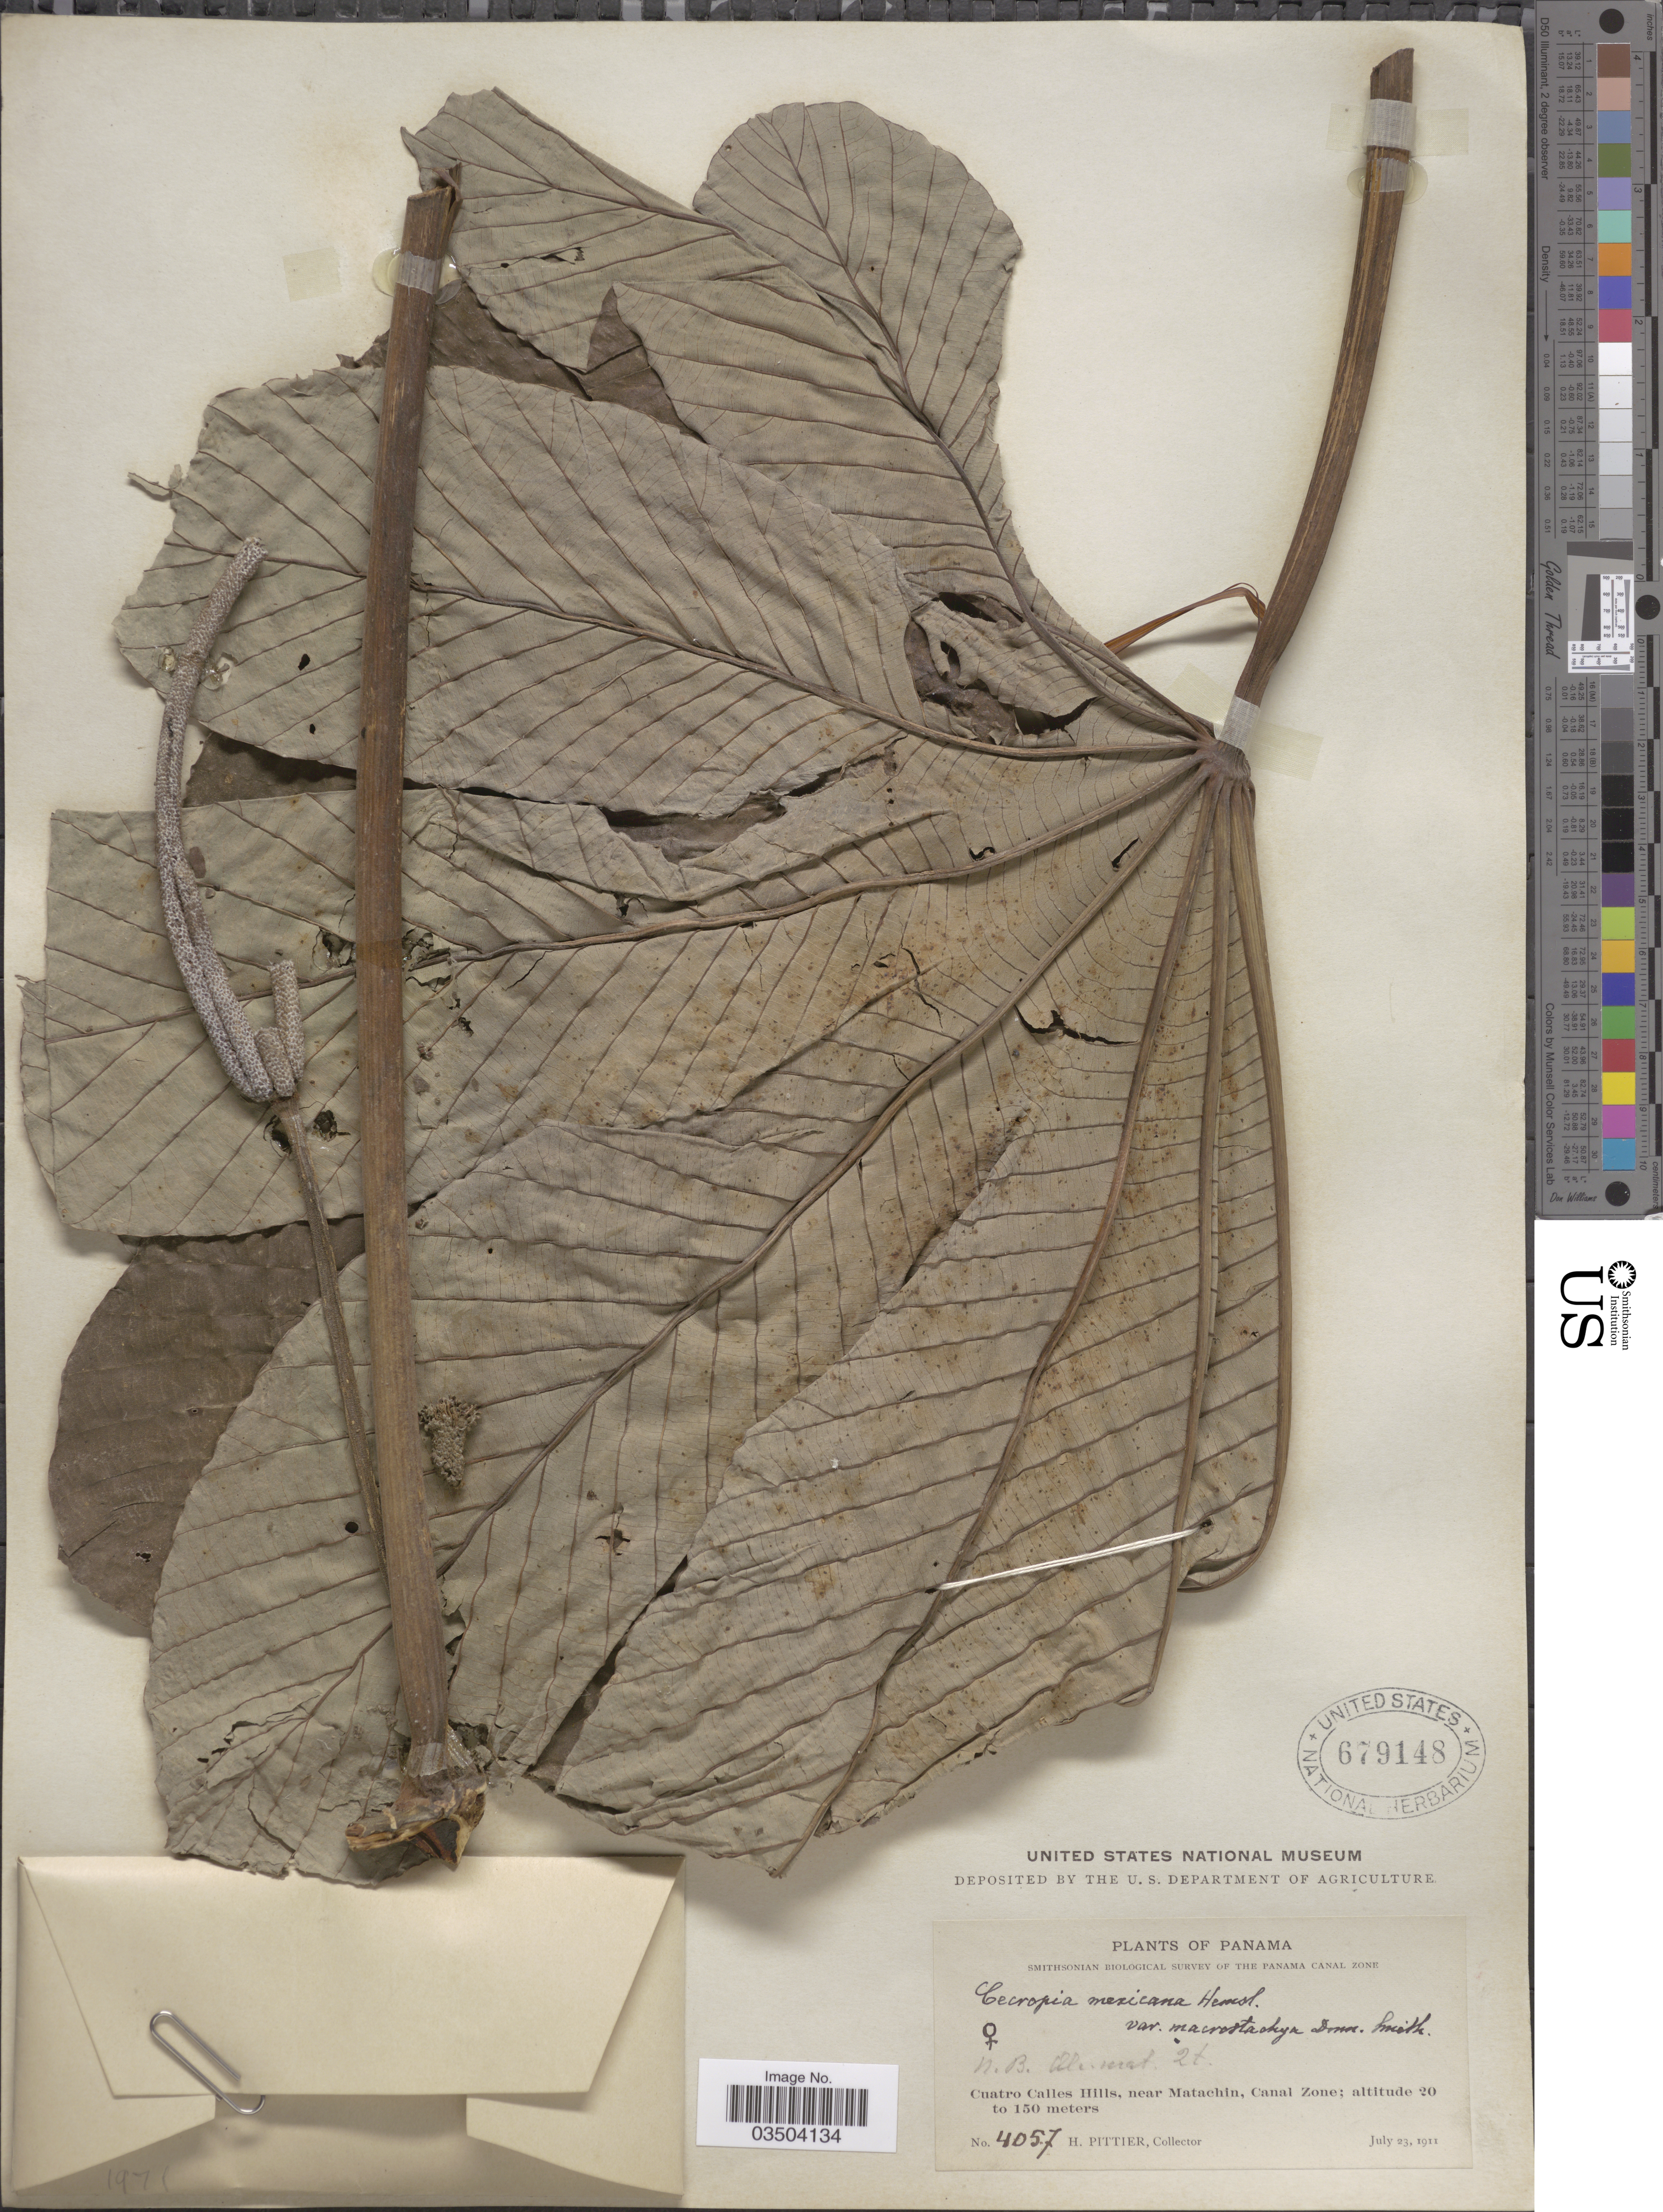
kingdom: Plantae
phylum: Tracheophyta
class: Magnoliopsida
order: Rosales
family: Urticaceae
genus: Cecropia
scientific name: Cecropia obtusifolia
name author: Bertol.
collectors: H. F. Pittier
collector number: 4057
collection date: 1911-07-23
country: Panama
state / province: Colón / Panamá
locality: Cuatro Calles Hills, near Matachin, Canal Zone.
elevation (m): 20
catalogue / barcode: US 679148